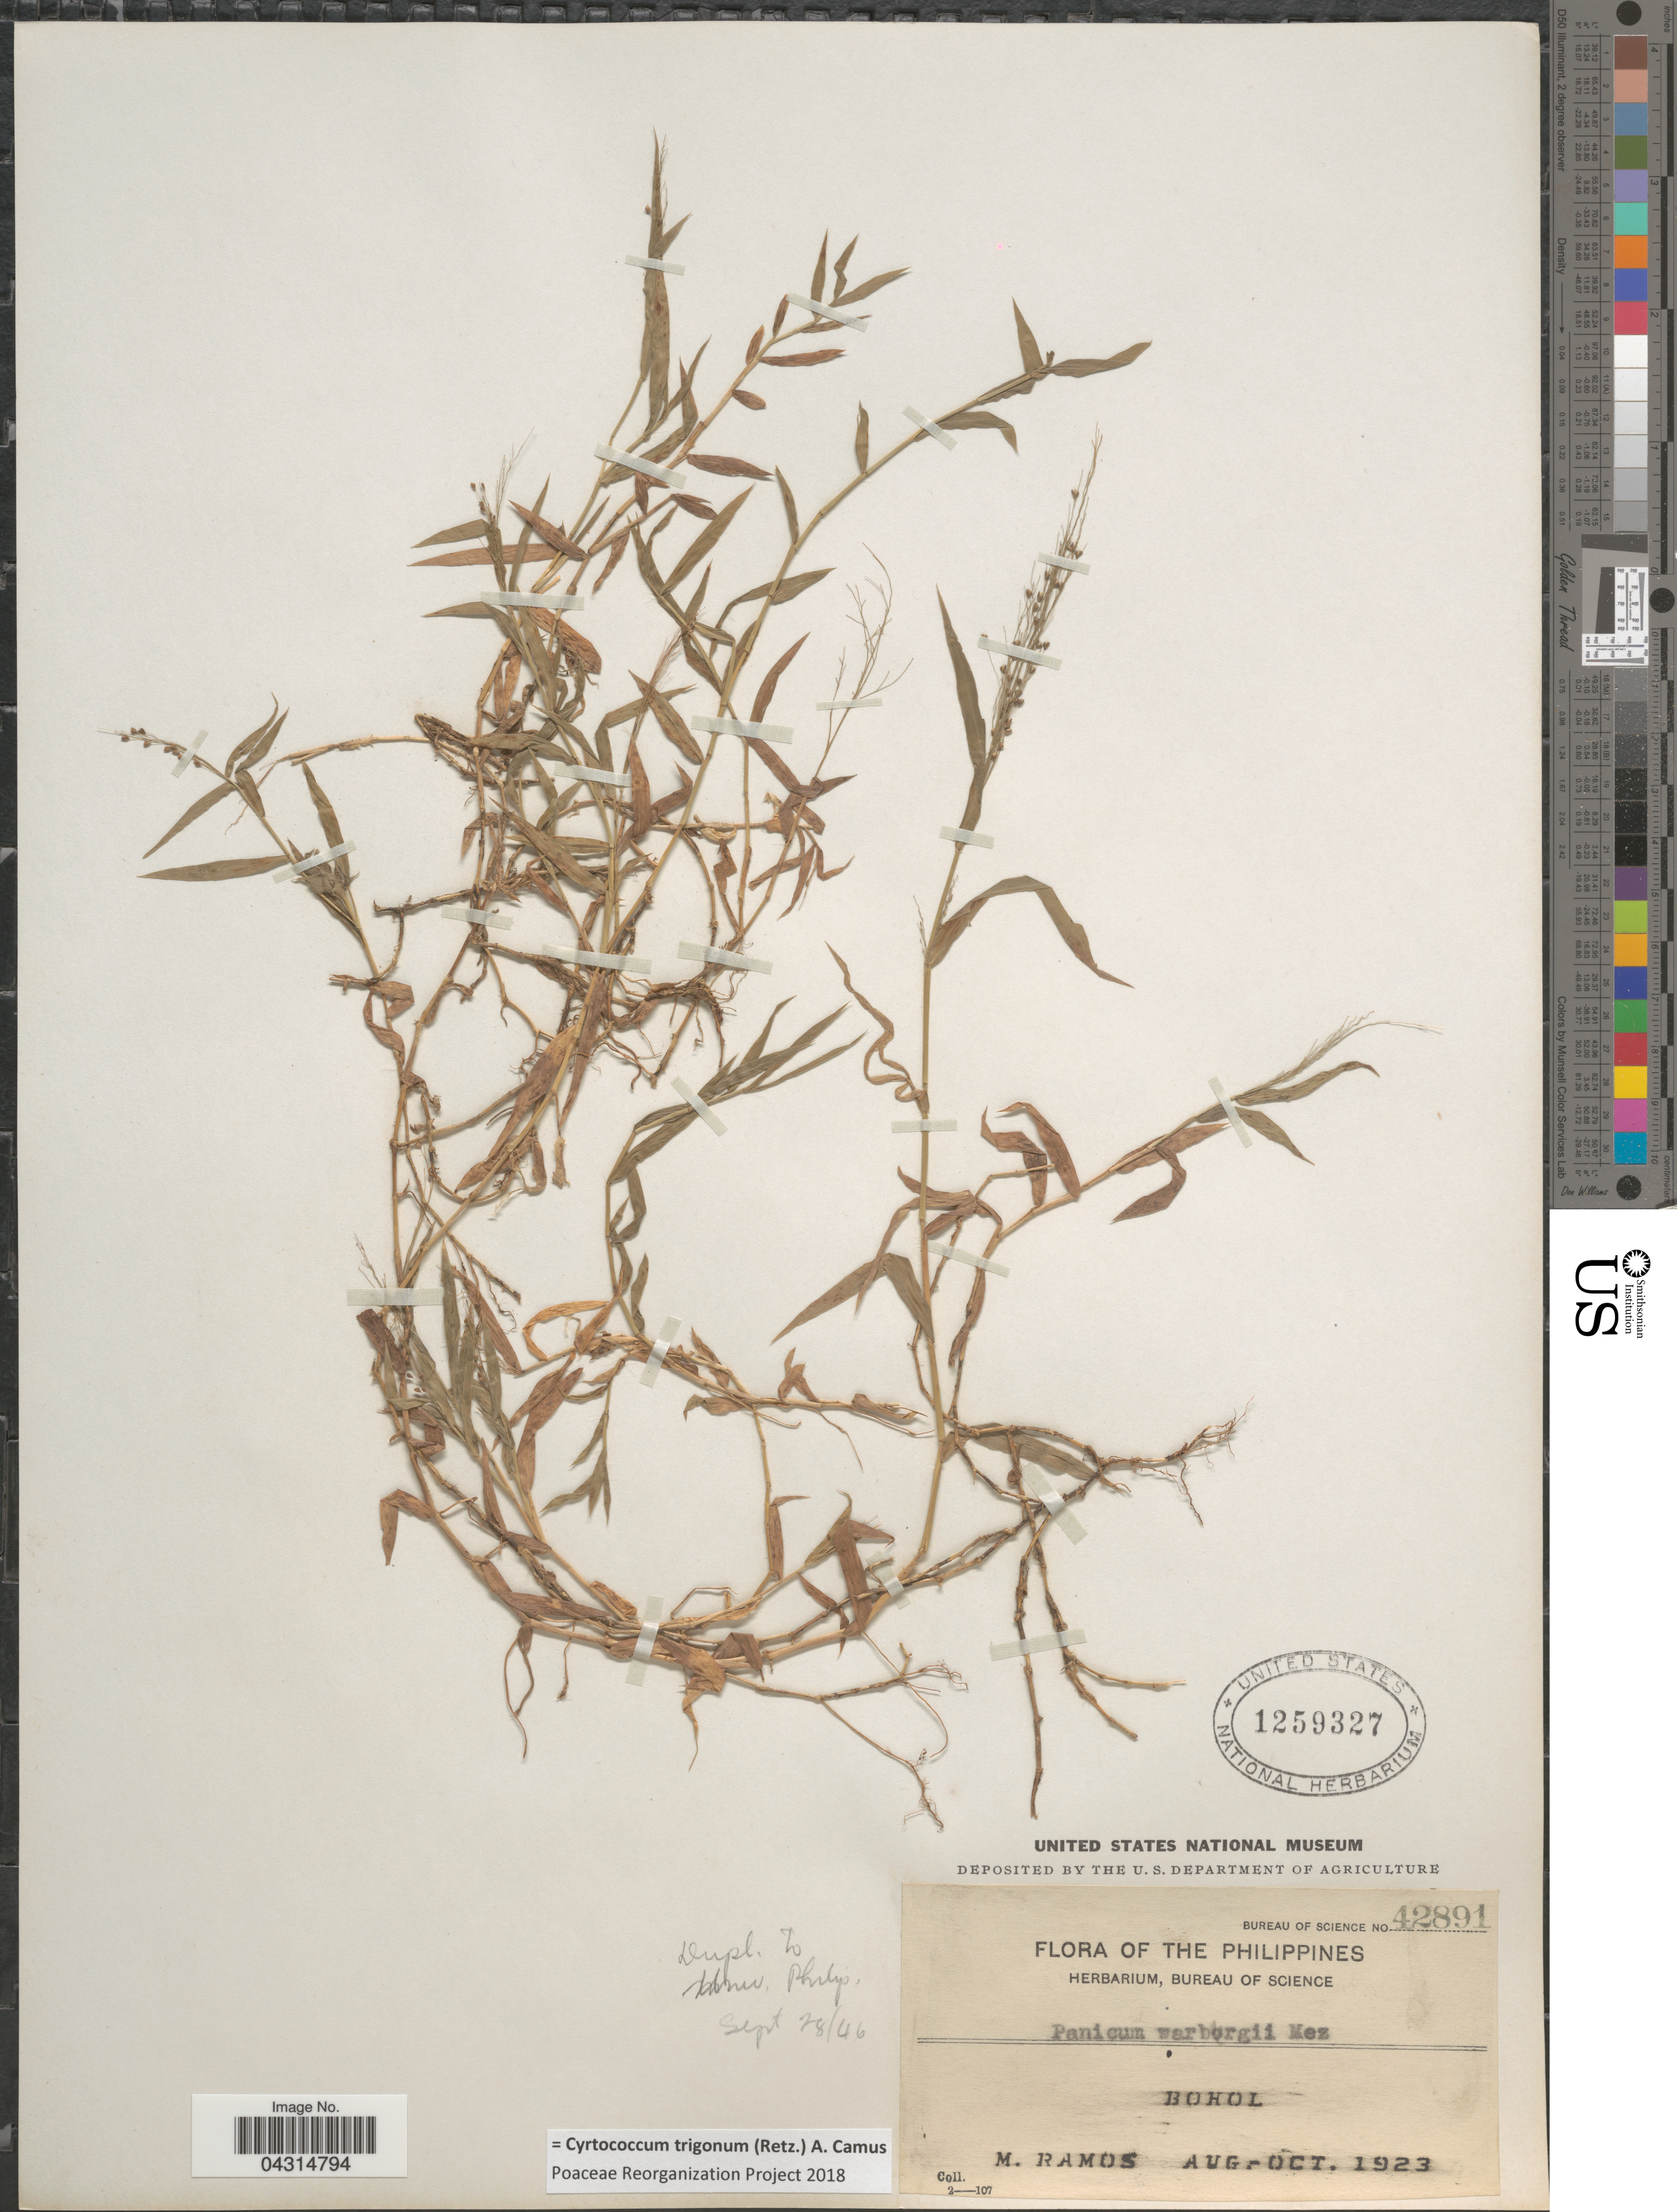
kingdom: Plantae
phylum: Tracheophyta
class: Liliopsida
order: Poales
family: Poaceae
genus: Cyrtococcum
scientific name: Cyrtococcum trigonum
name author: (Retz.) A. Camus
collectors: M. Ramos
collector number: Bureau of Science 42891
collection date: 1923-08/1923-10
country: Philippines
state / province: Central Visayas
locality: Bohol.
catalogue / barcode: US 1259327